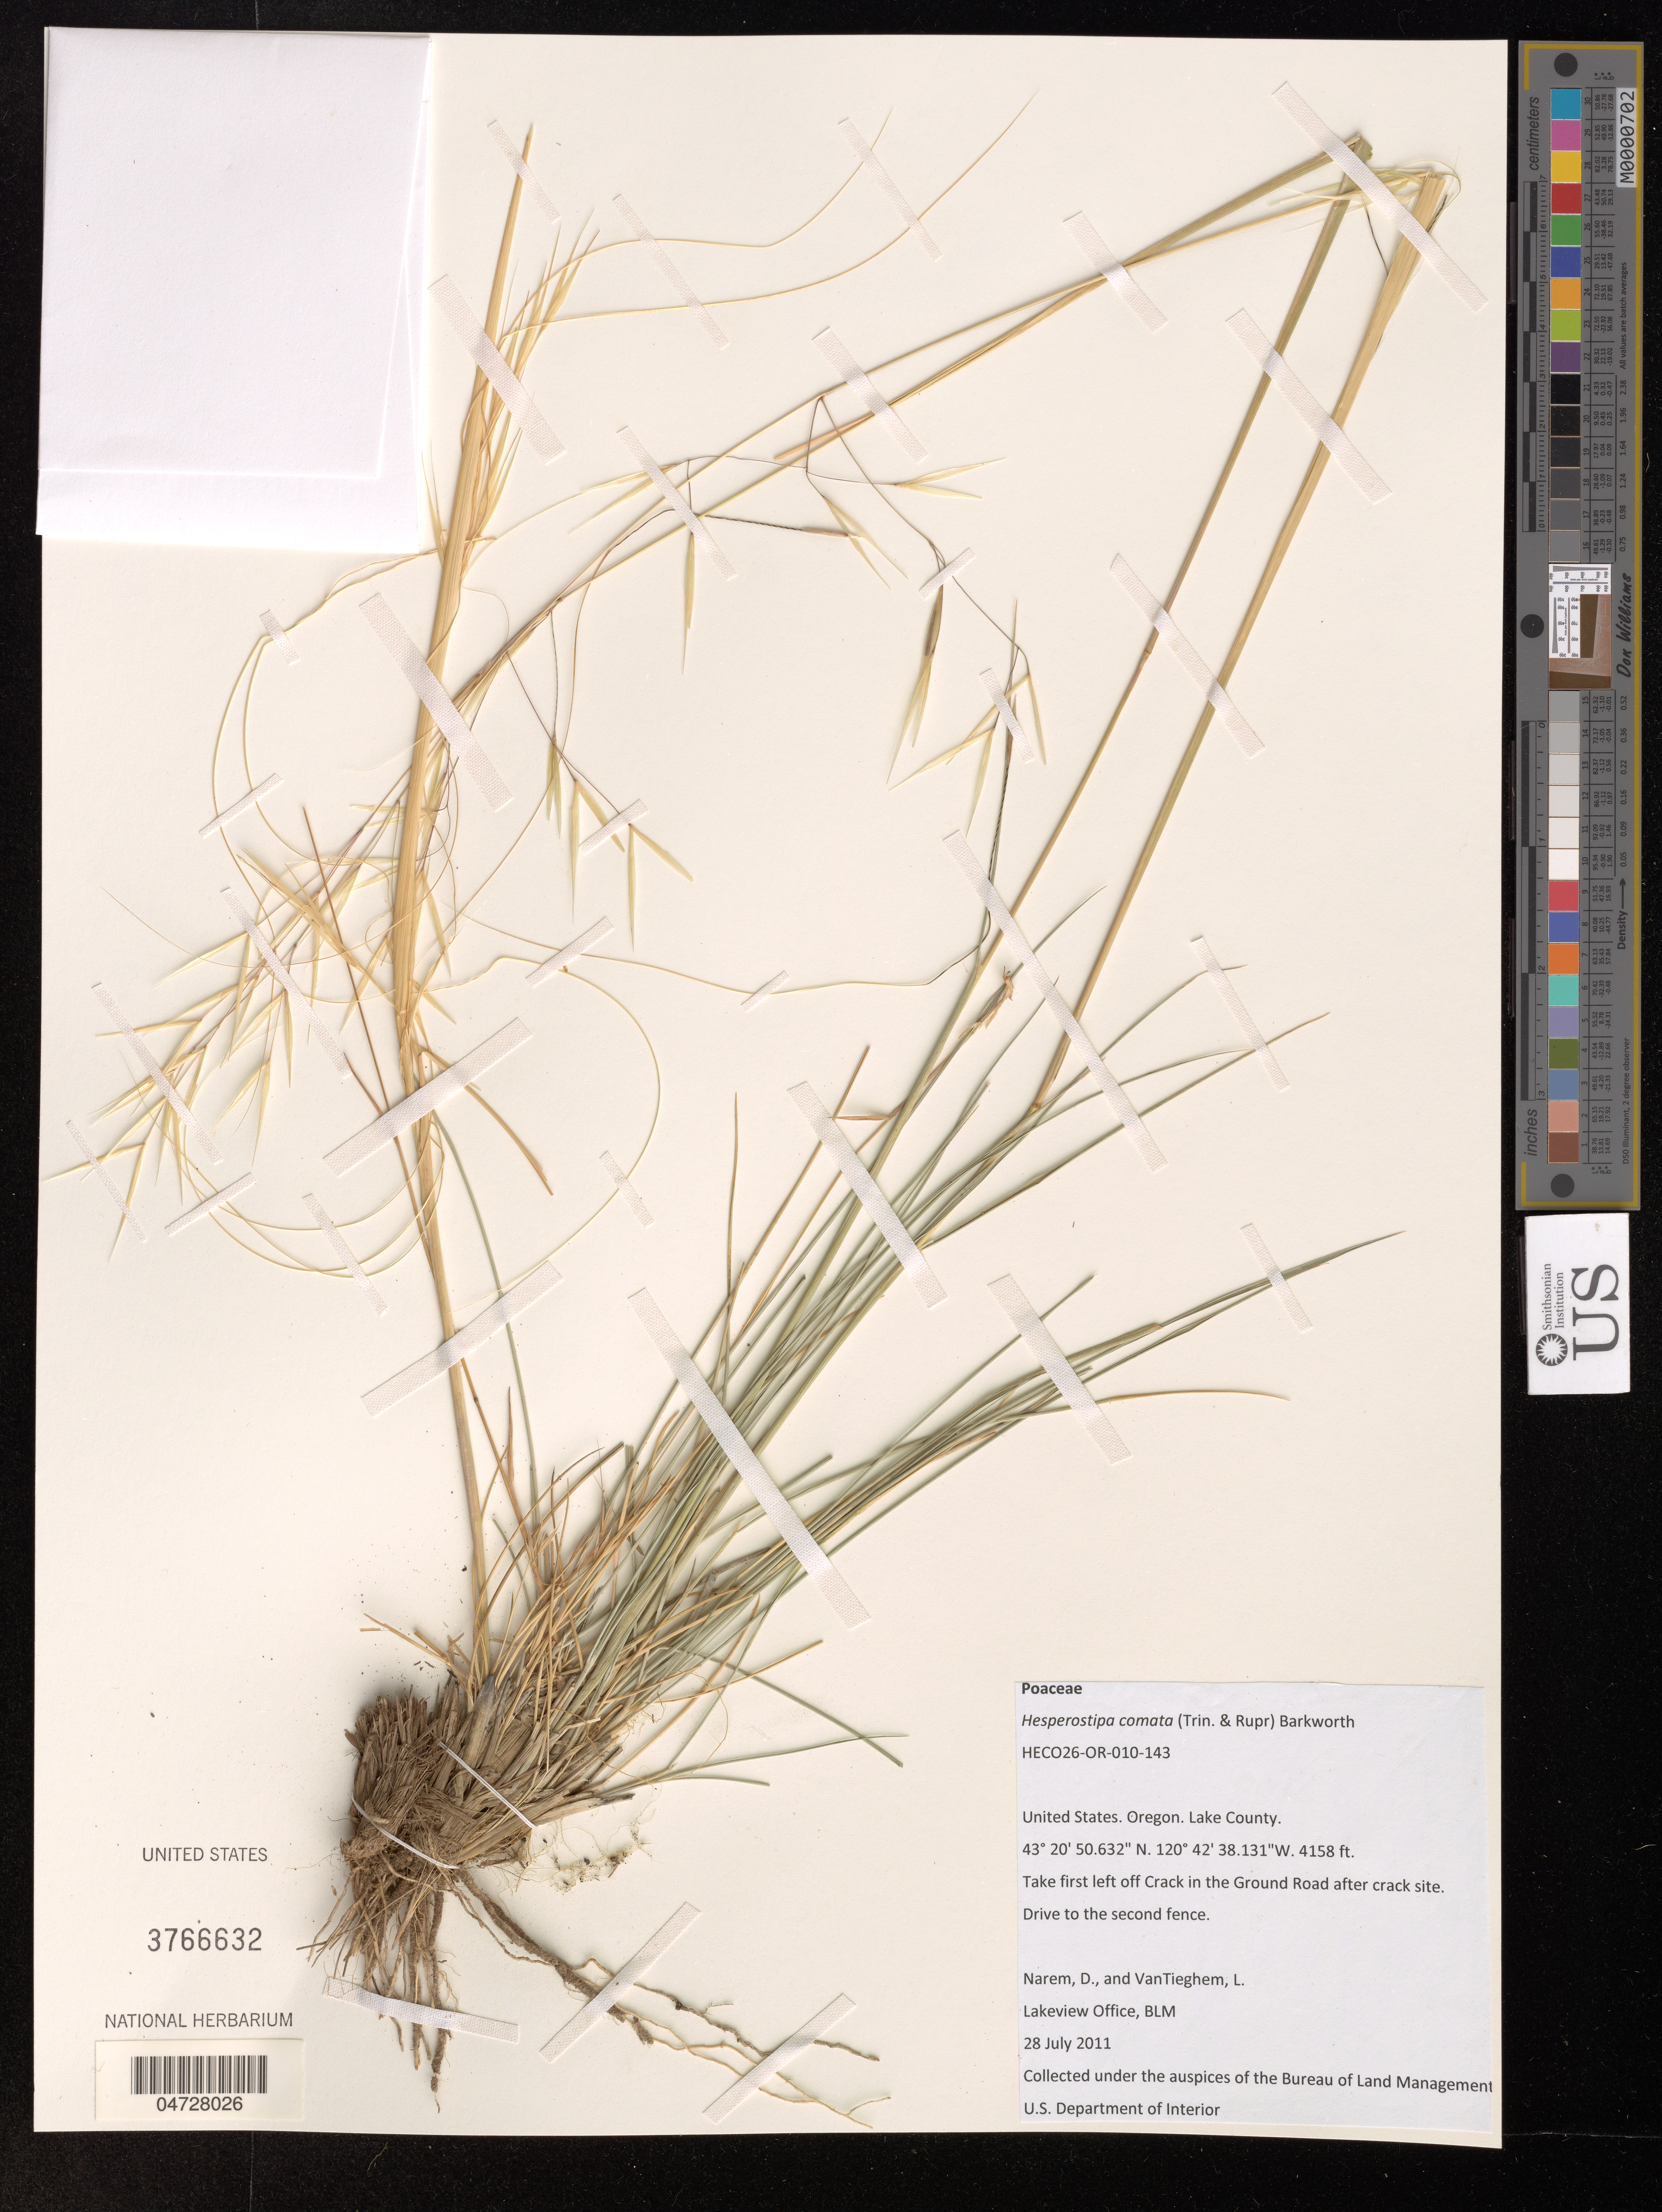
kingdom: Plantae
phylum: Tracheophyta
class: Liliopsida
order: Poales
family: Poaceae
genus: Hesperostipa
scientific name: Hesperostipa comata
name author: (Trin. & Rupr.) Barkworth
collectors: D. Narem & L. VanTieghem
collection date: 2011-07-28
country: United States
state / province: Oregon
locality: Lake County. Take first left off Crack in the Ground Road after crack site. Drive to the second fence.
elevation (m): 1267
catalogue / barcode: US 3766632